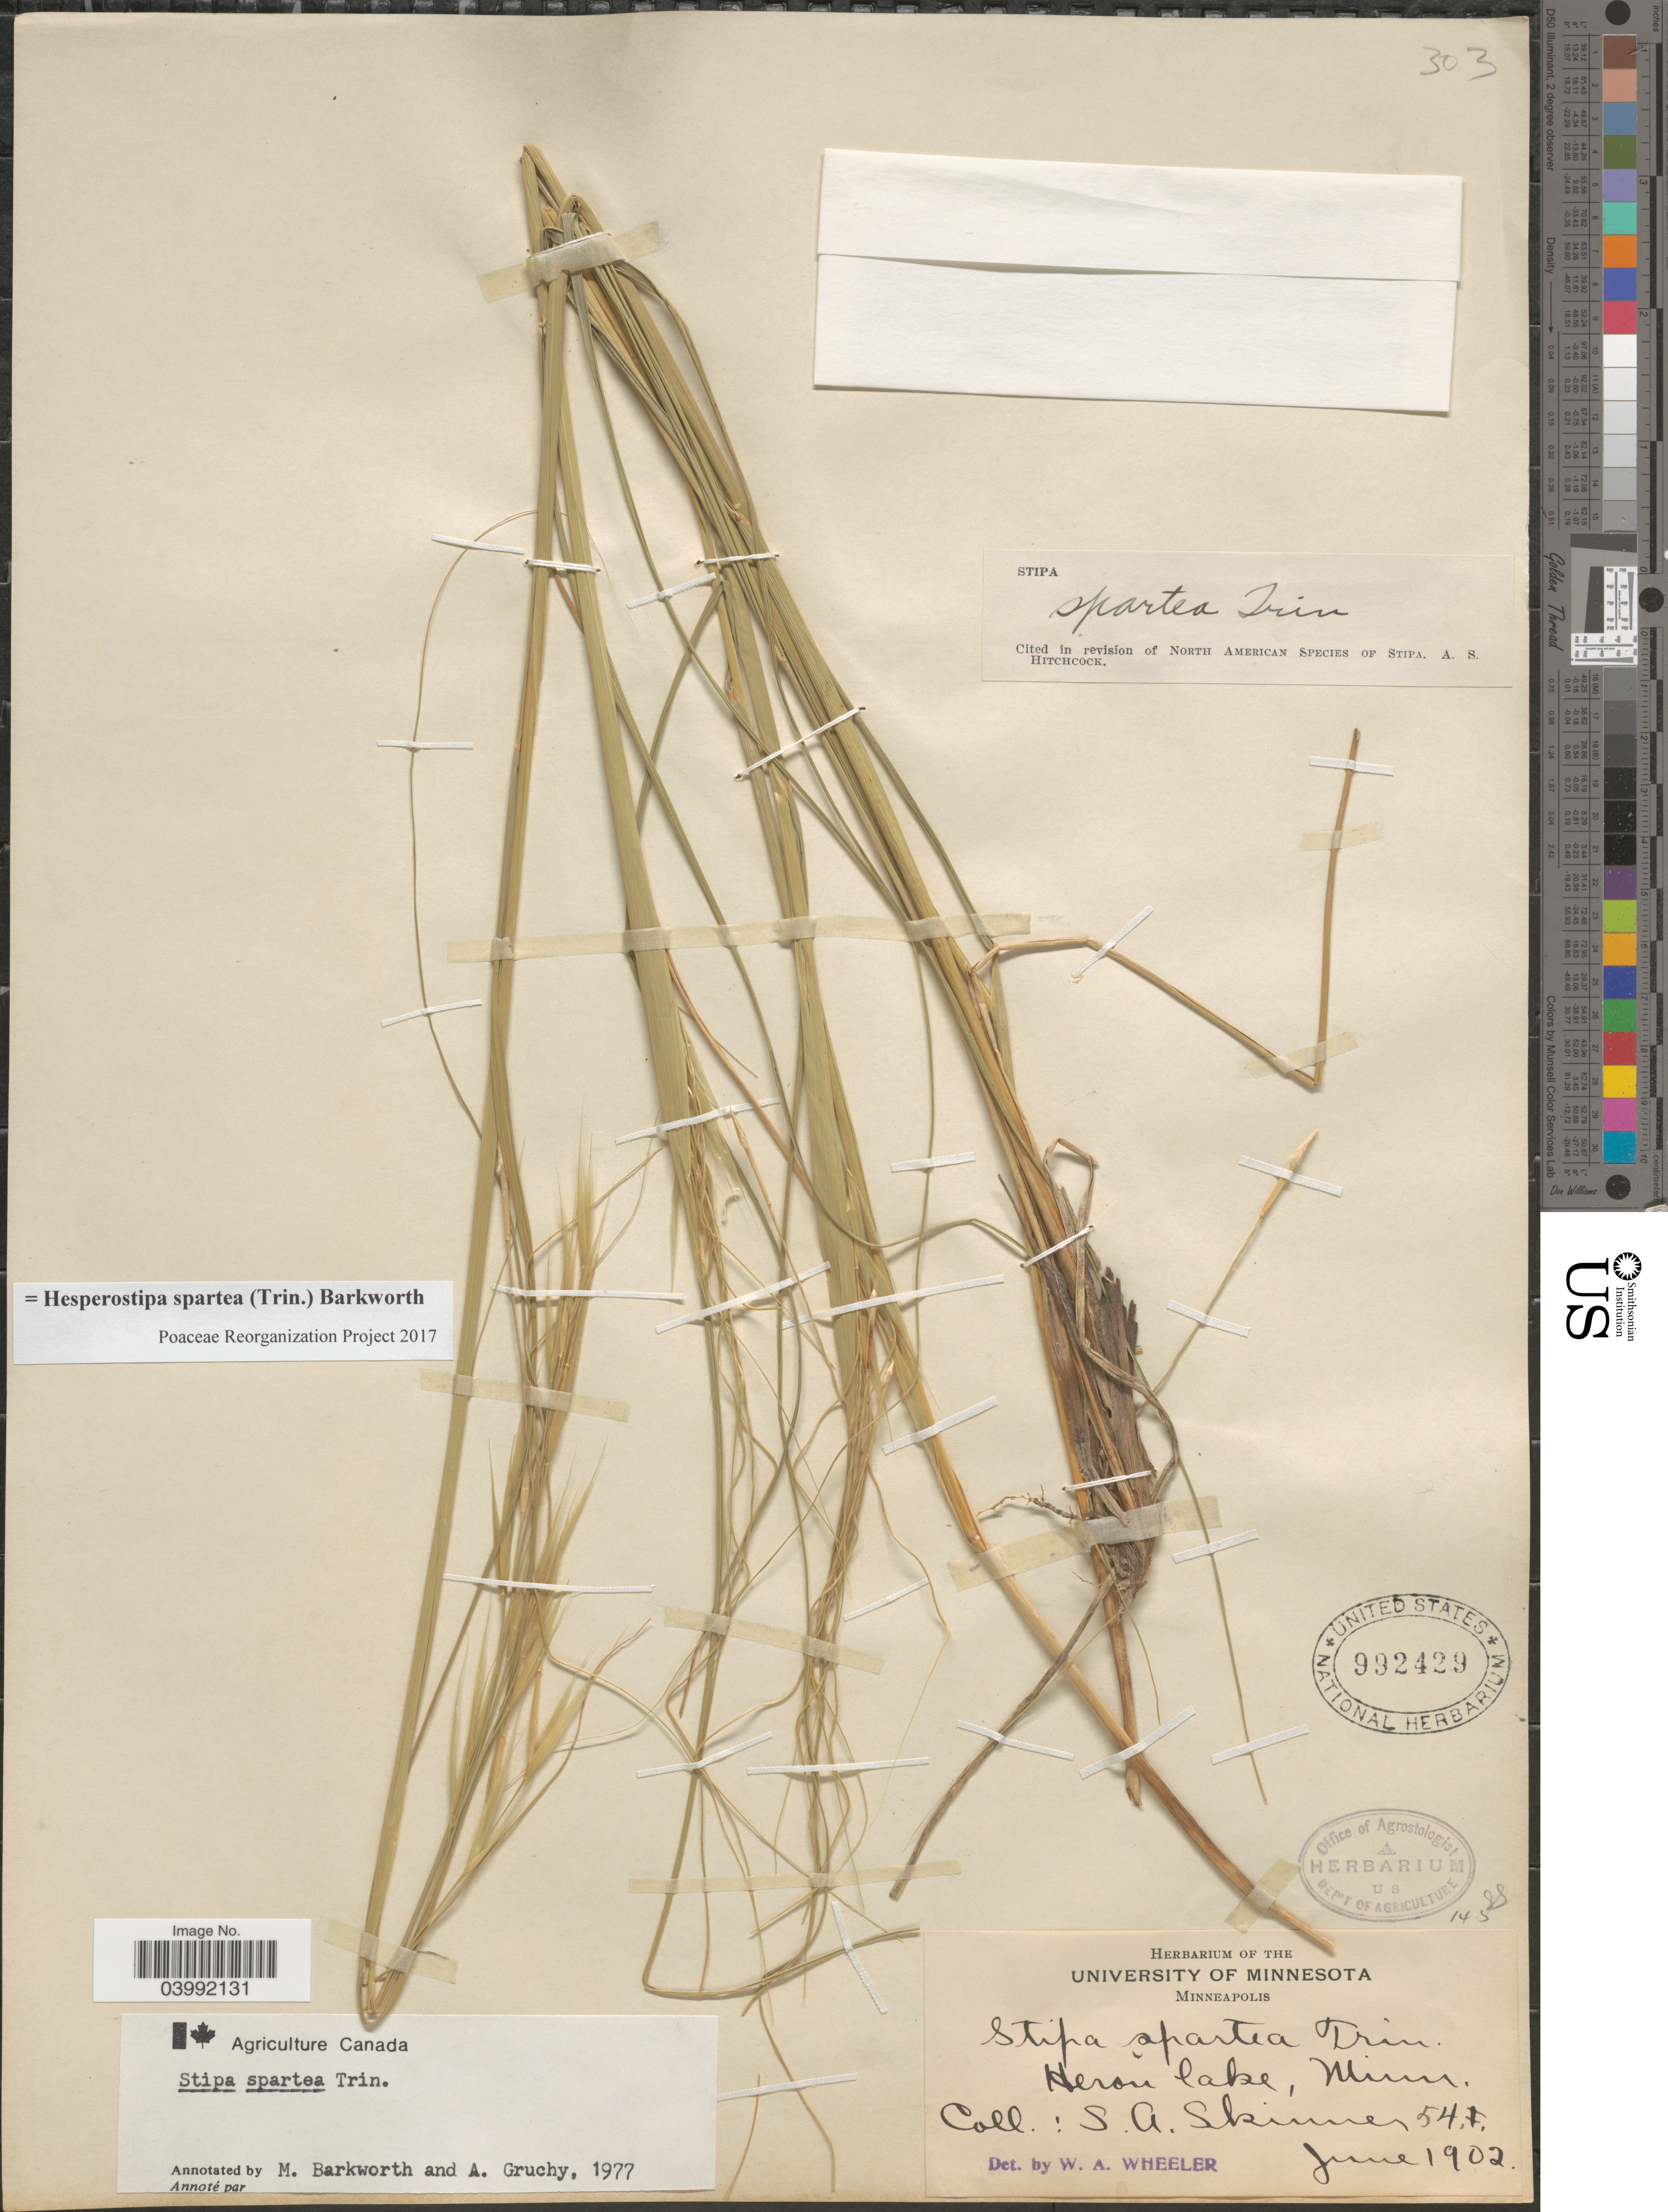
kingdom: Plantae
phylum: Tracheophyta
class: Liliopsida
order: Poales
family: Poaceae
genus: Hesperostipa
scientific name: Hesperostipa spartea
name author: (Trin.) Barkworth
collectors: S. Skinner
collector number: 54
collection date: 1902-06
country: United States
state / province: Minnesota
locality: Heron lake.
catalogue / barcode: US 992429